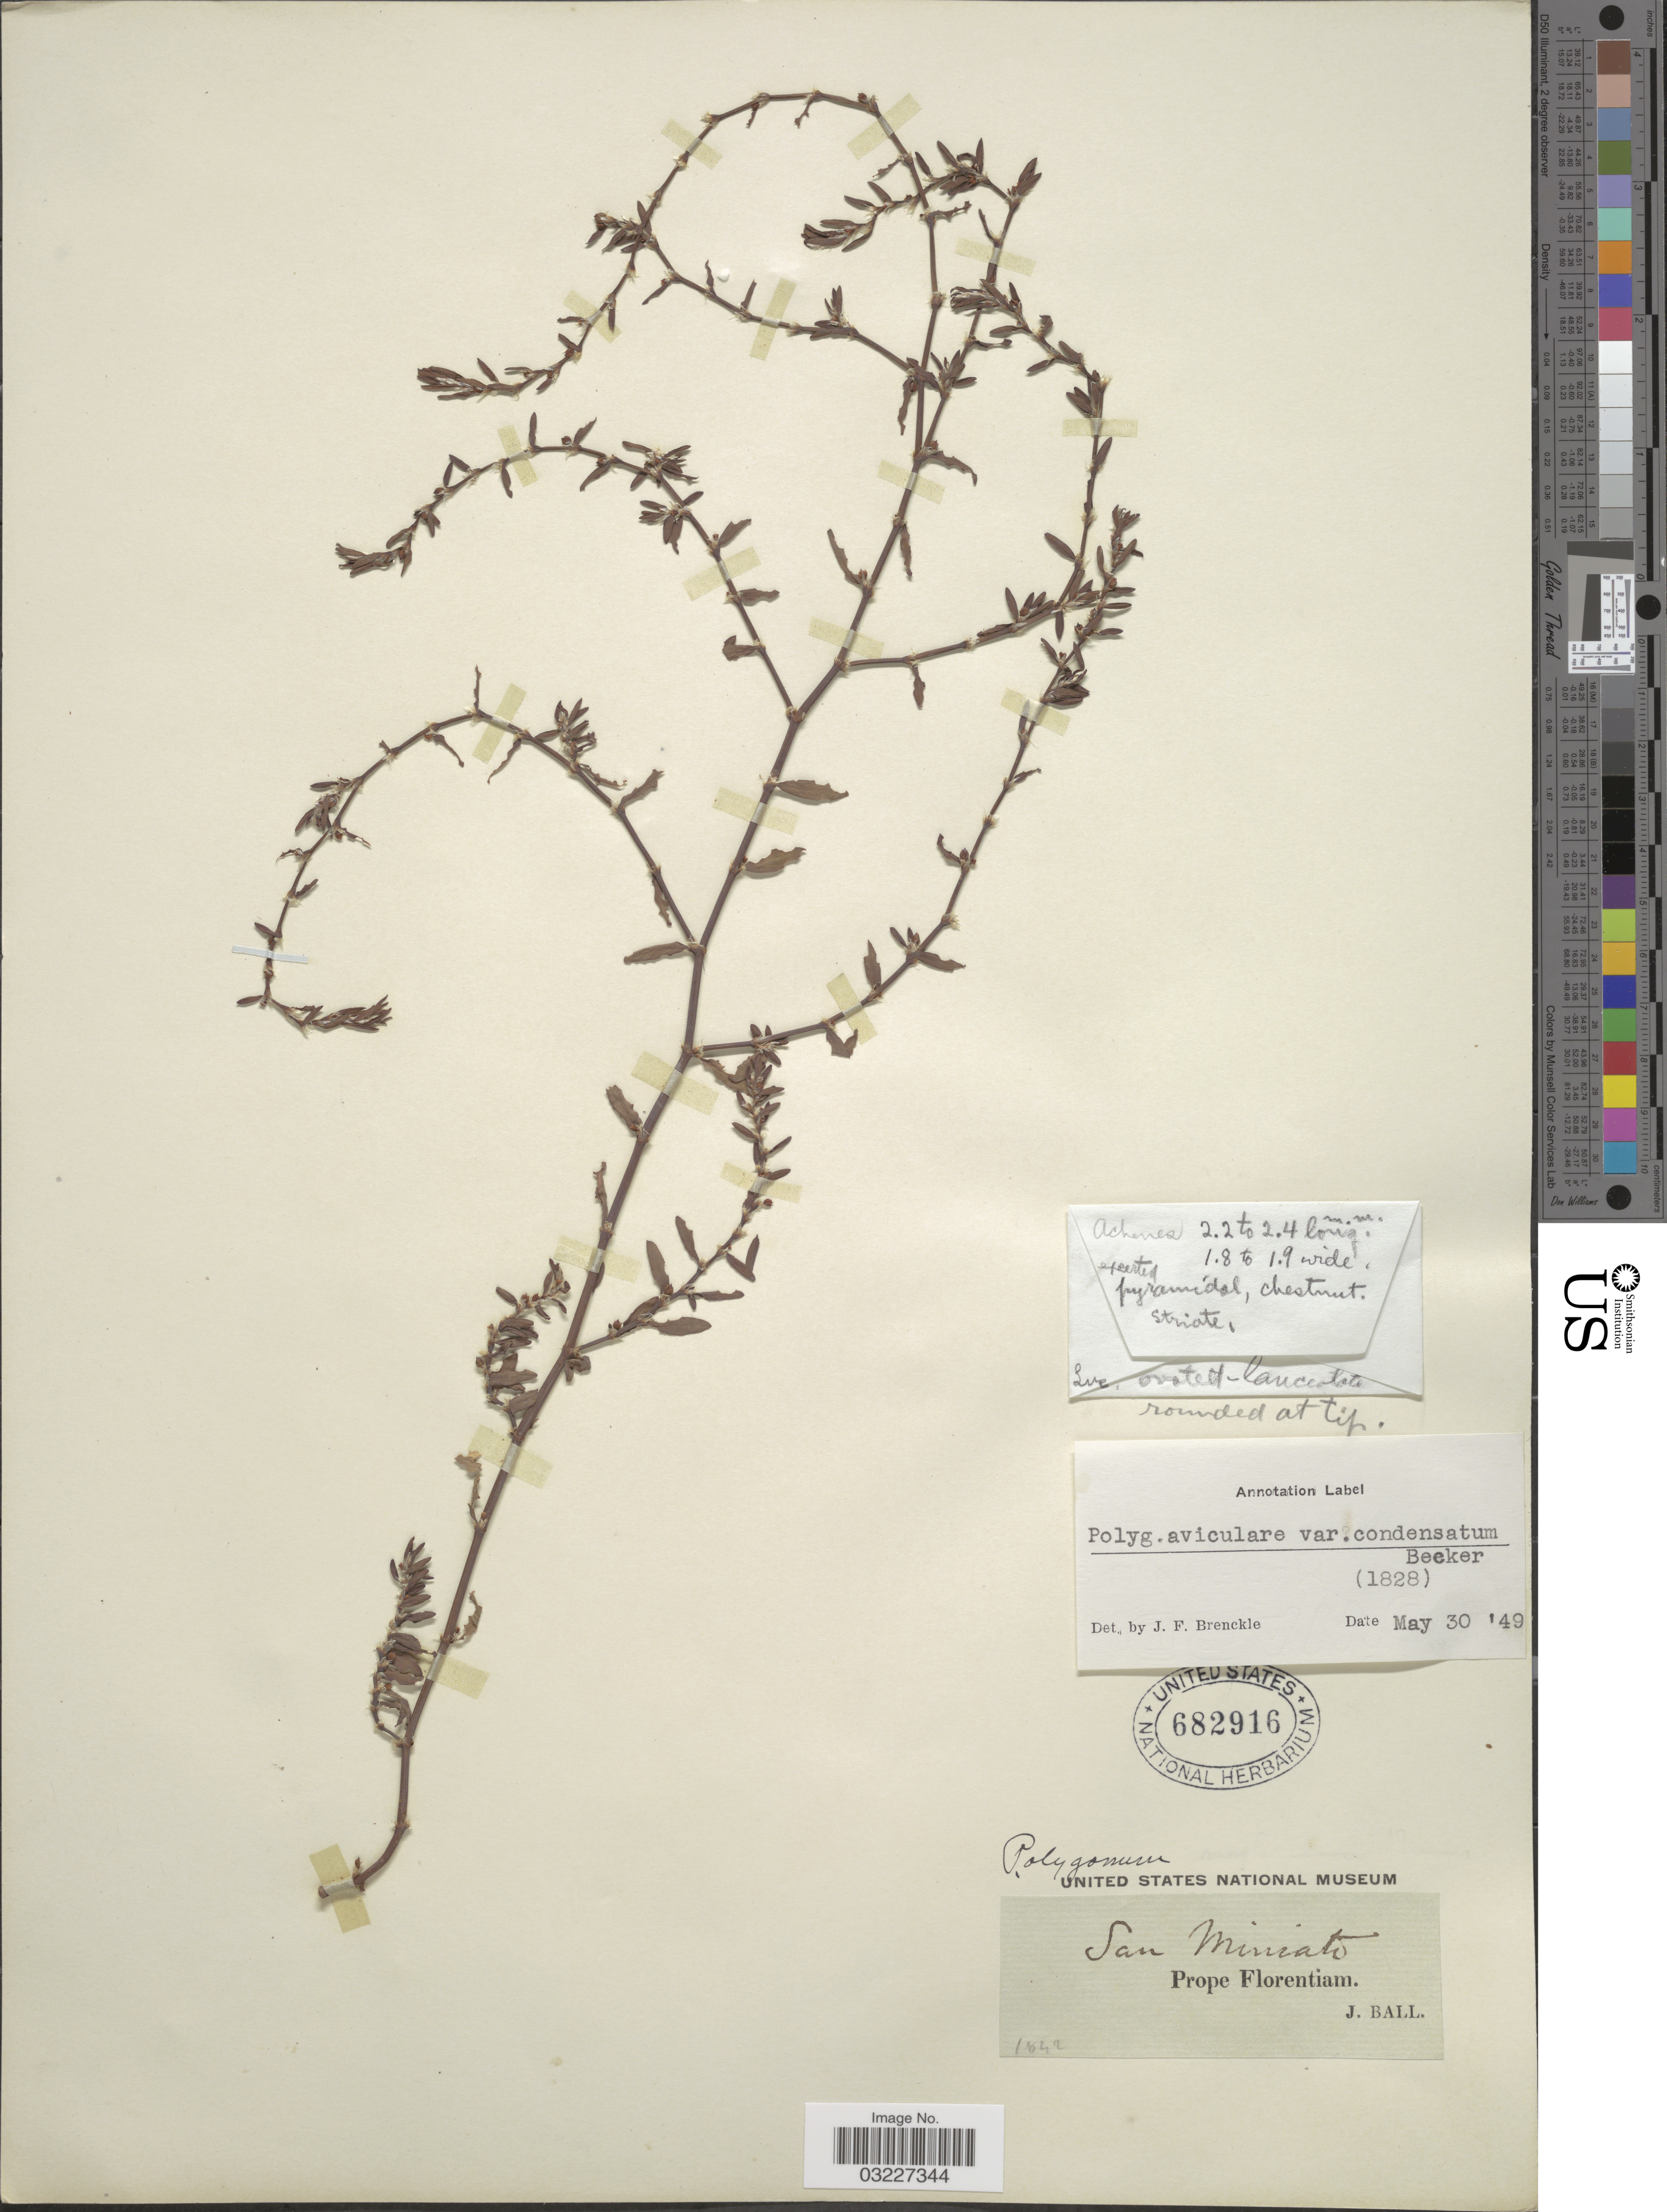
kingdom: Plantae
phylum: Tracheophyta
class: Magnoliopsida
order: Caryophyllales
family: Polygonaceae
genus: Polygonum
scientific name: Polygonum aviculare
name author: L.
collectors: J. Ball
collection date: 1842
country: Italy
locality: San Miniato. Prope Florentiam.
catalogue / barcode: US 682916